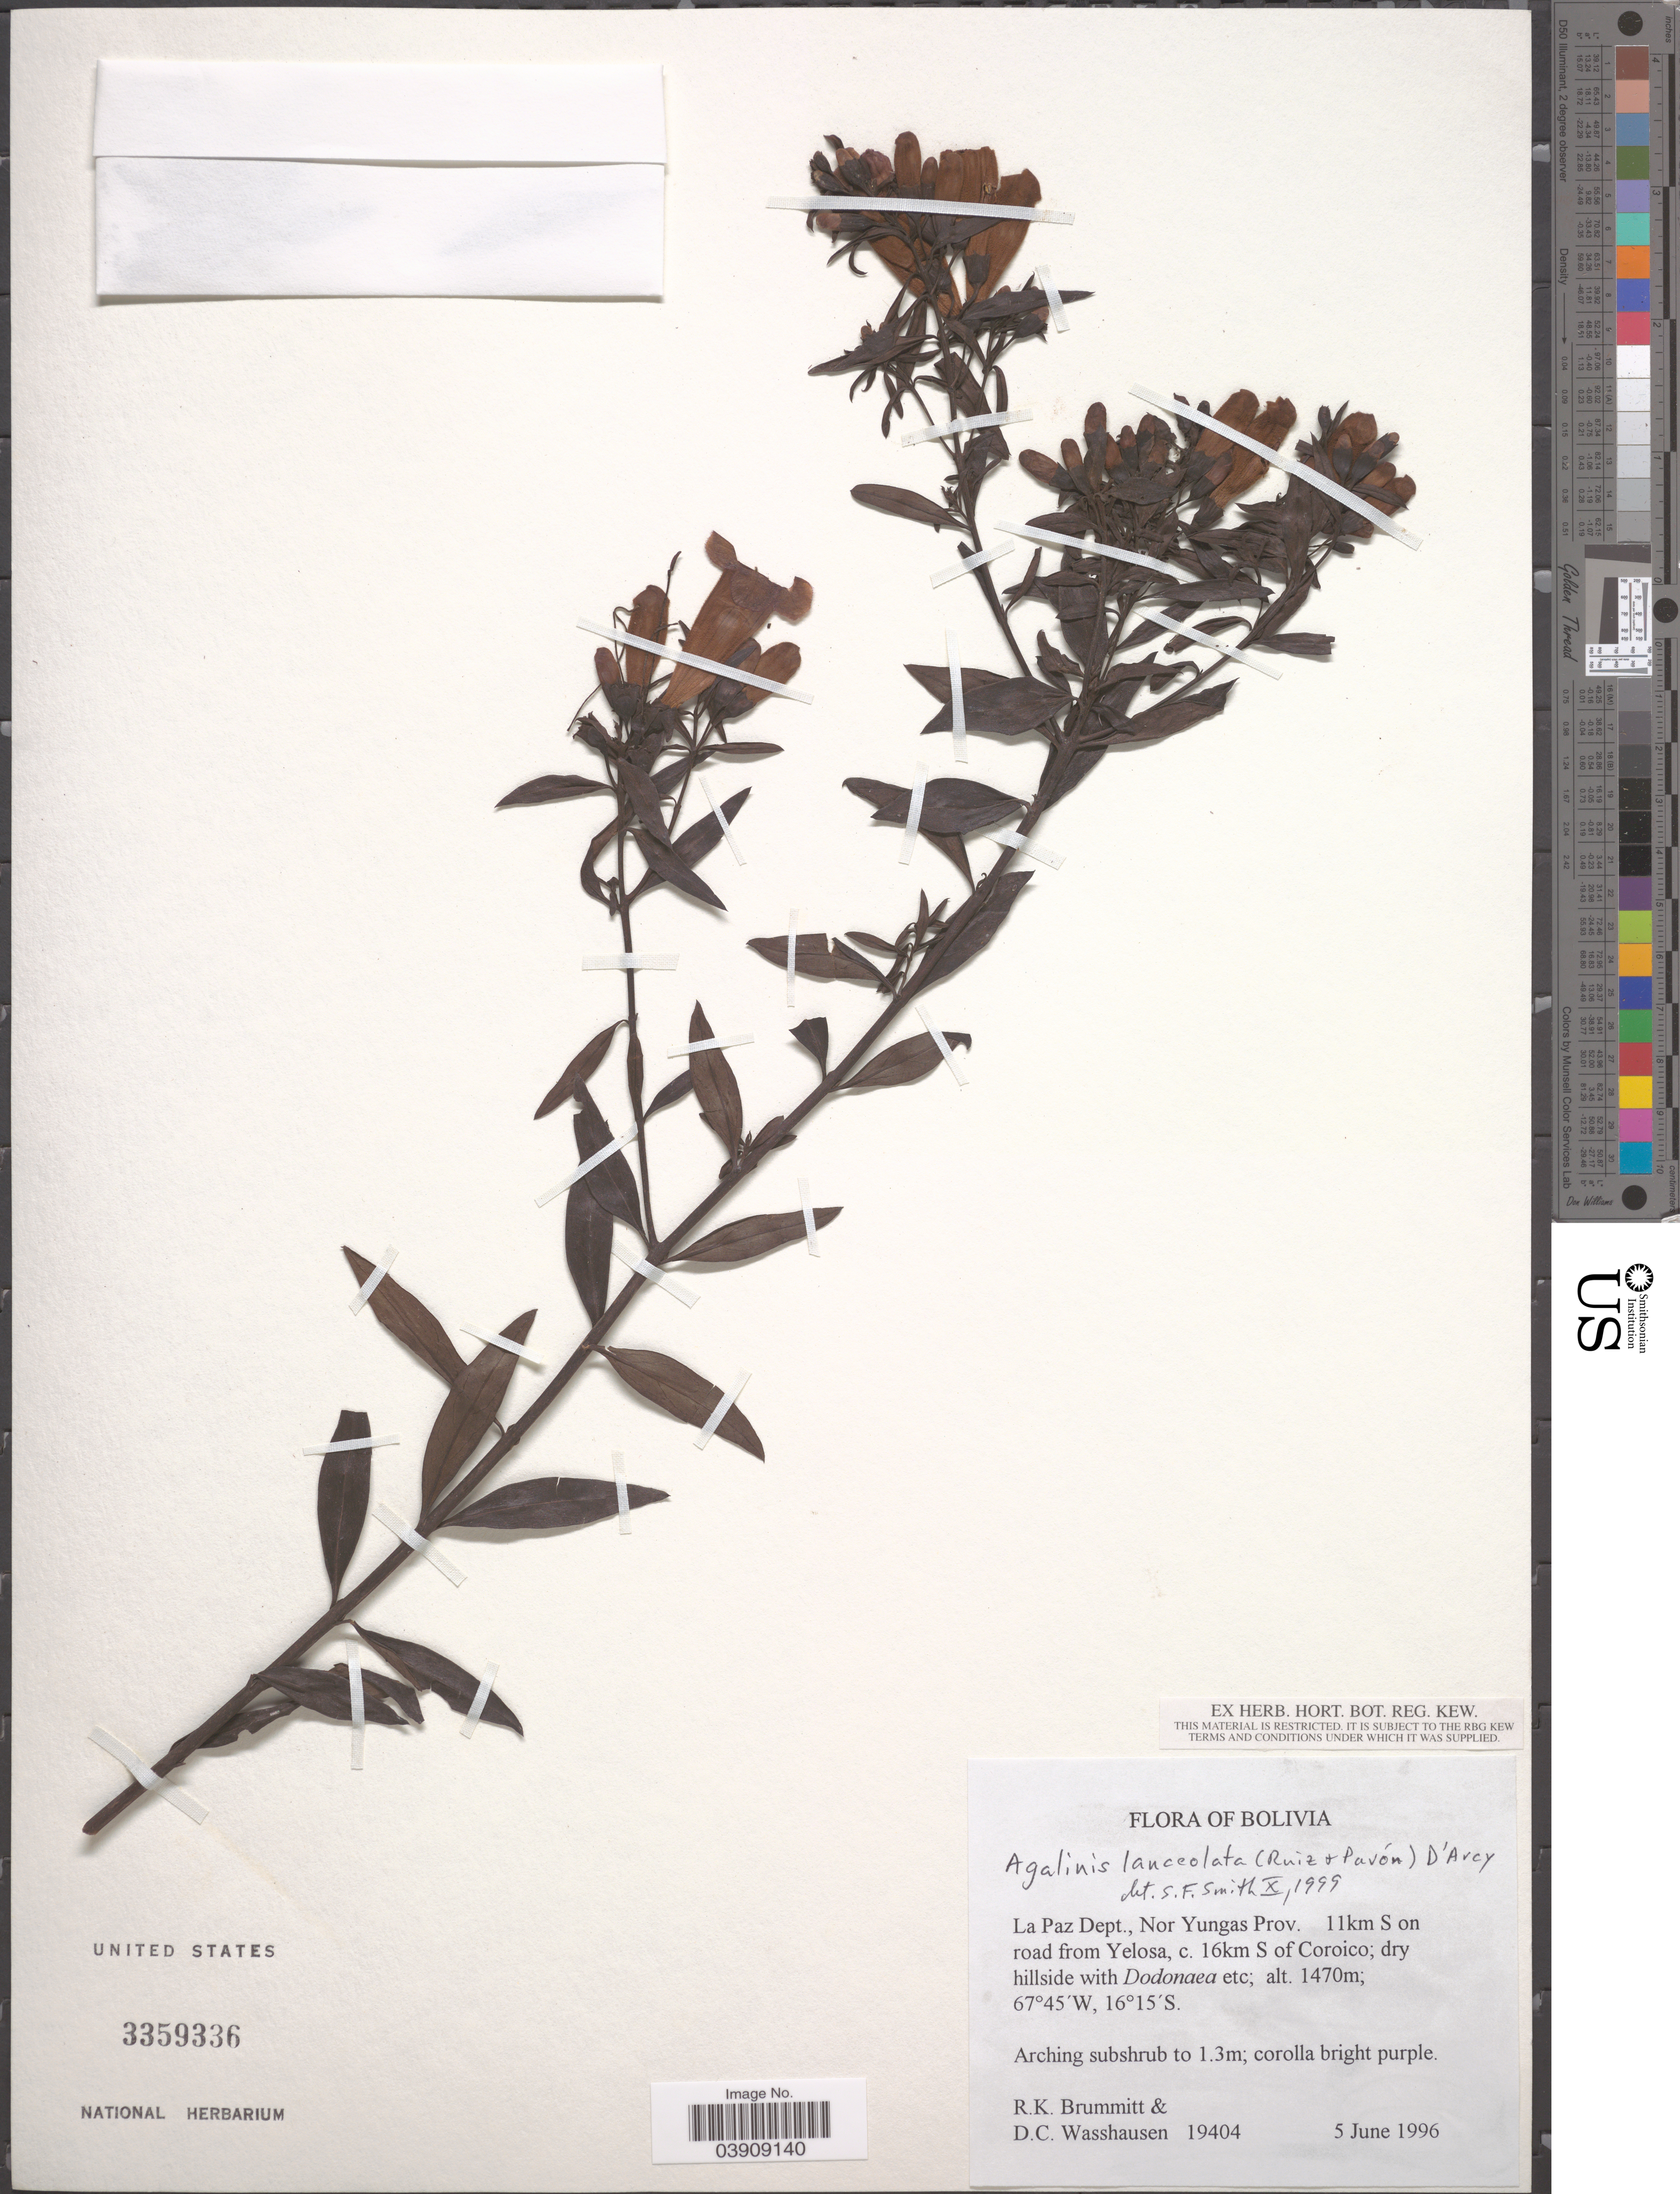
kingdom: Plantae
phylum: Tracheophyta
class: Magnoliopsida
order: Lamiales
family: Orobanchaceae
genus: Agalinis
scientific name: Agalinis lanceolata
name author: (Ruiz & Pav.) D'Arcy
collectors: R. K. Brummitt & D. C. Wasshausen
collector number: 19404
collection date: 1996-06-05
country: Bolivia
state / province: La Paz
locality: La Paz Dept., Nor Yungas Prov. 11km S on road from Yelosa, c. 16km S of Coroico.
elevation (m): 1470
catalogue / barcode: US 3359336